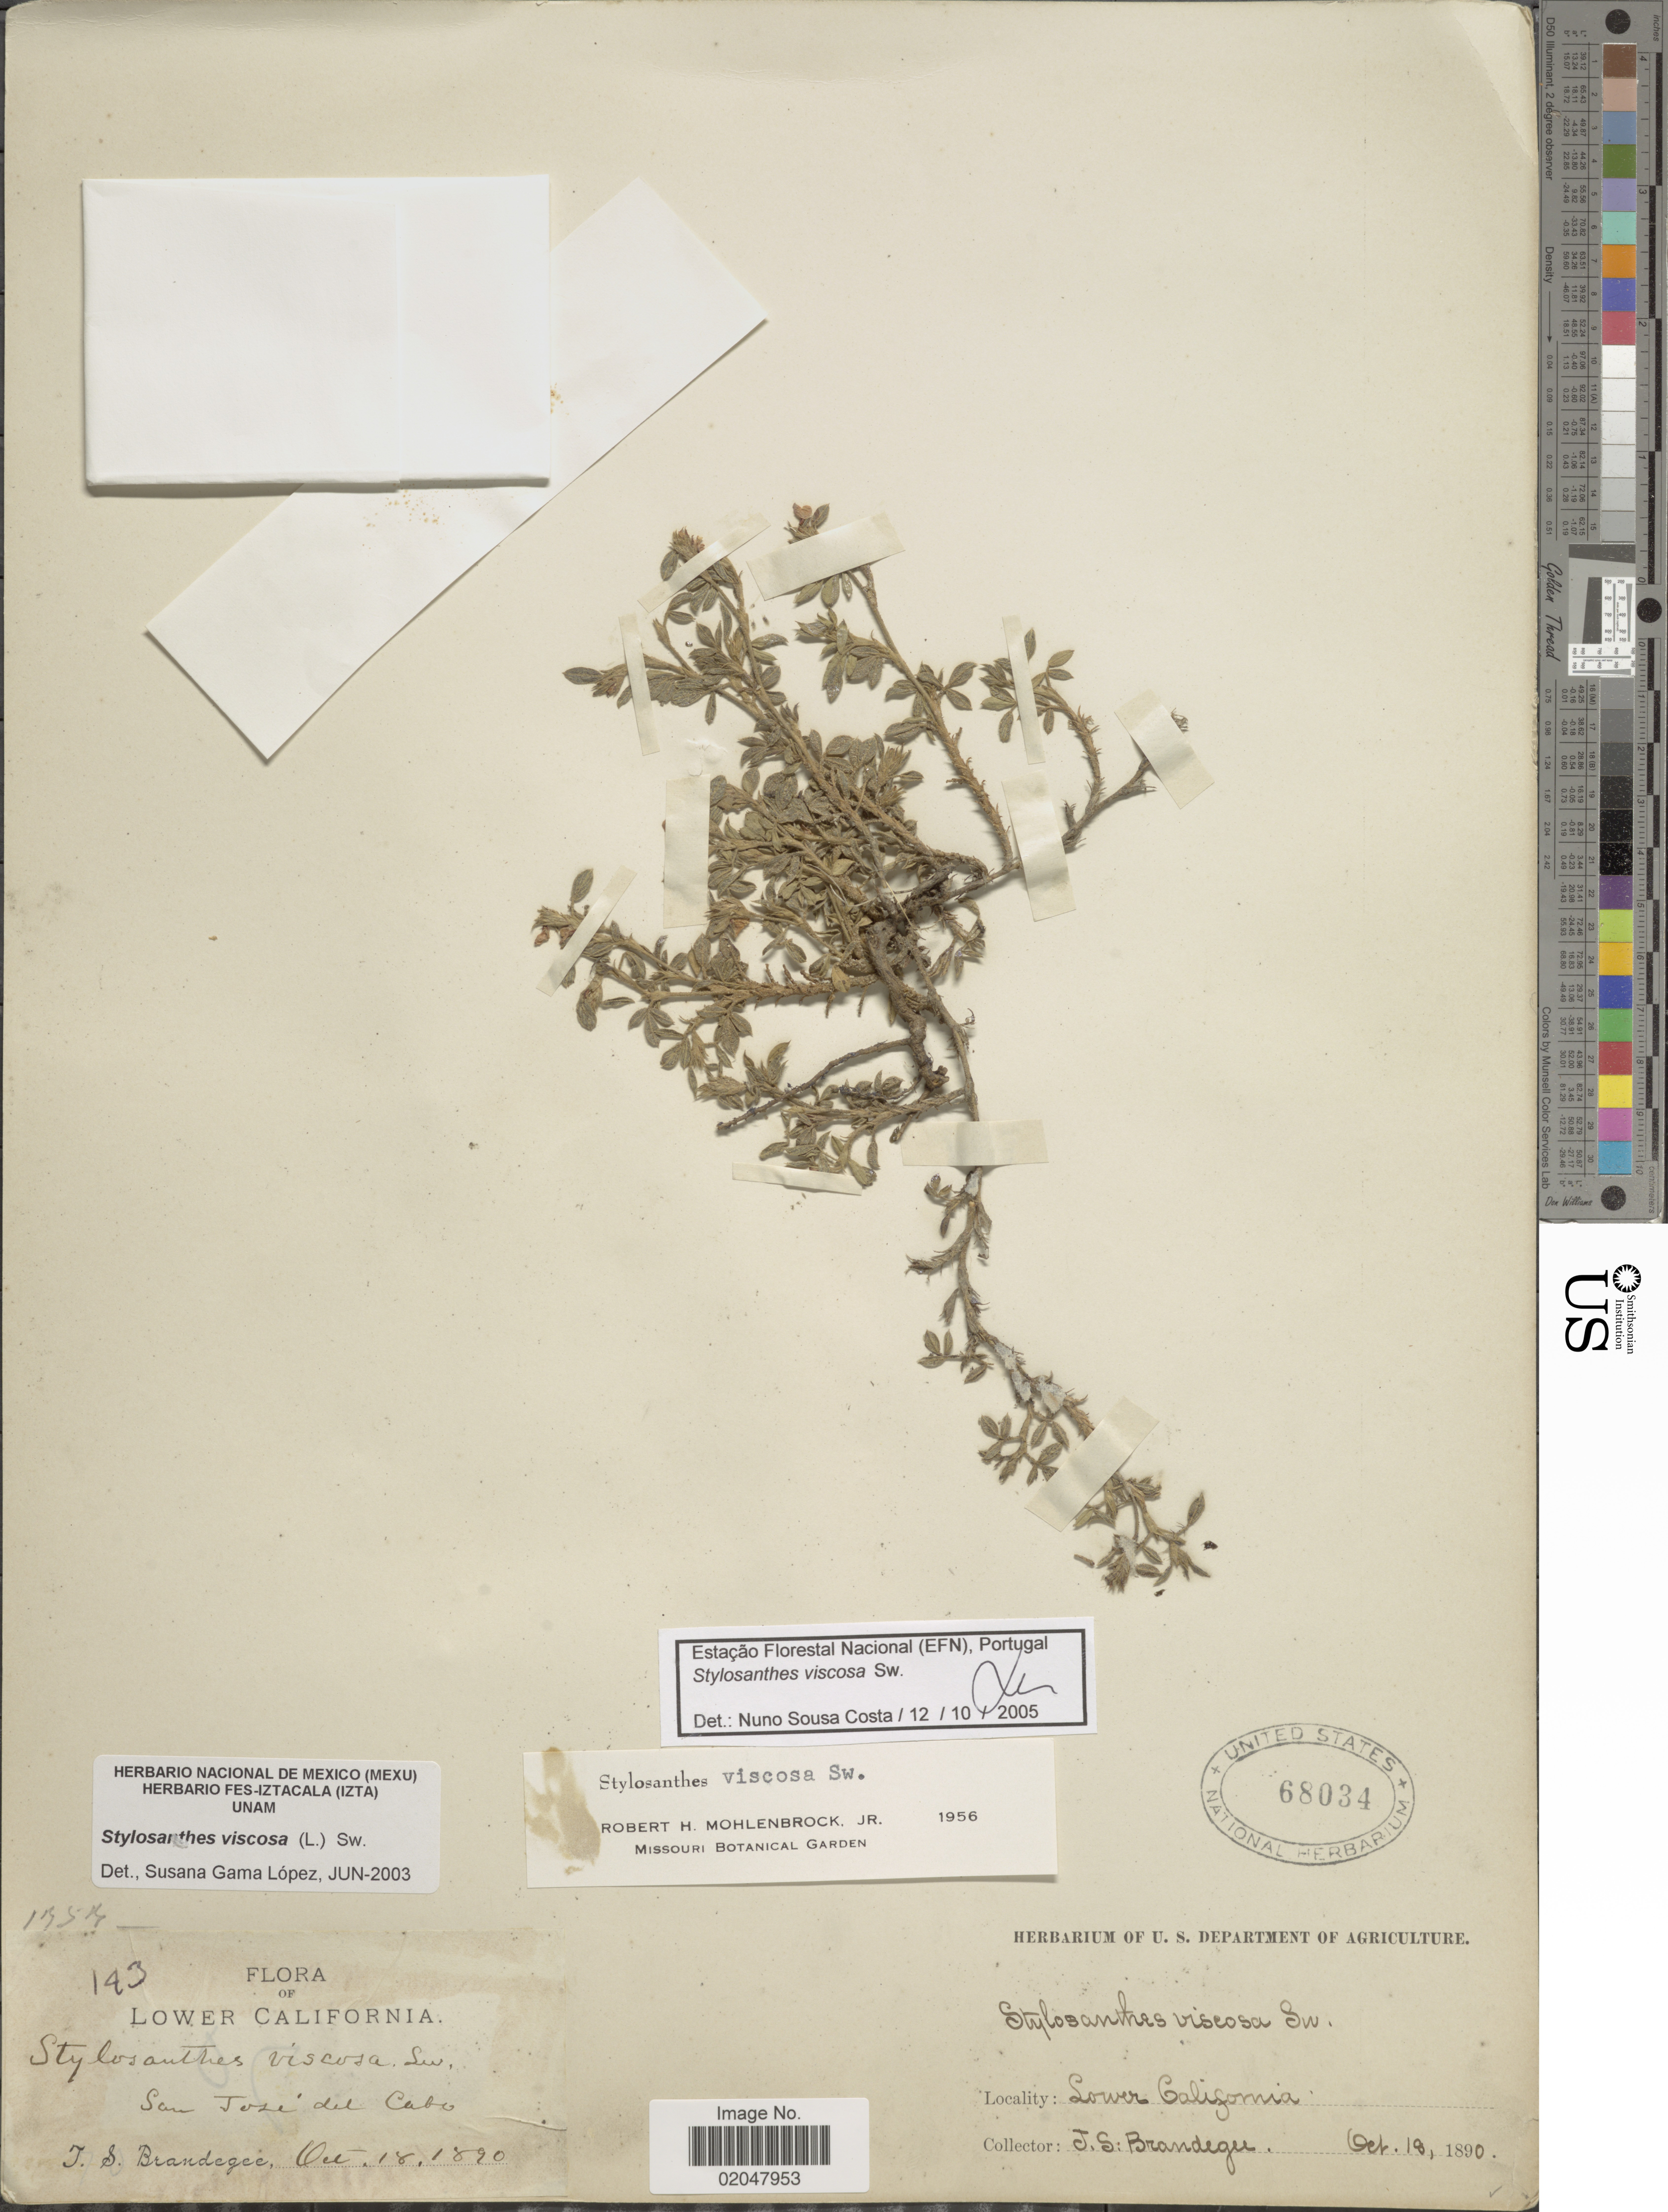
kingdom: Plantae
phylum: Tracheophyta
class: Magnoliopsida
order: Fabales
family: Fabaceae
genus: Stylosanthes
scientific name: Stylosanthes viscosa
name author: Sw.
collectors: T. S. Brandegee (herbarium)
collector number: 143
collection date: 1890-10-18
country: Mexico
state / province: Baja California Sur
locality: Lower California, San Jose del Cabo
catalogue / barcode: US 68034